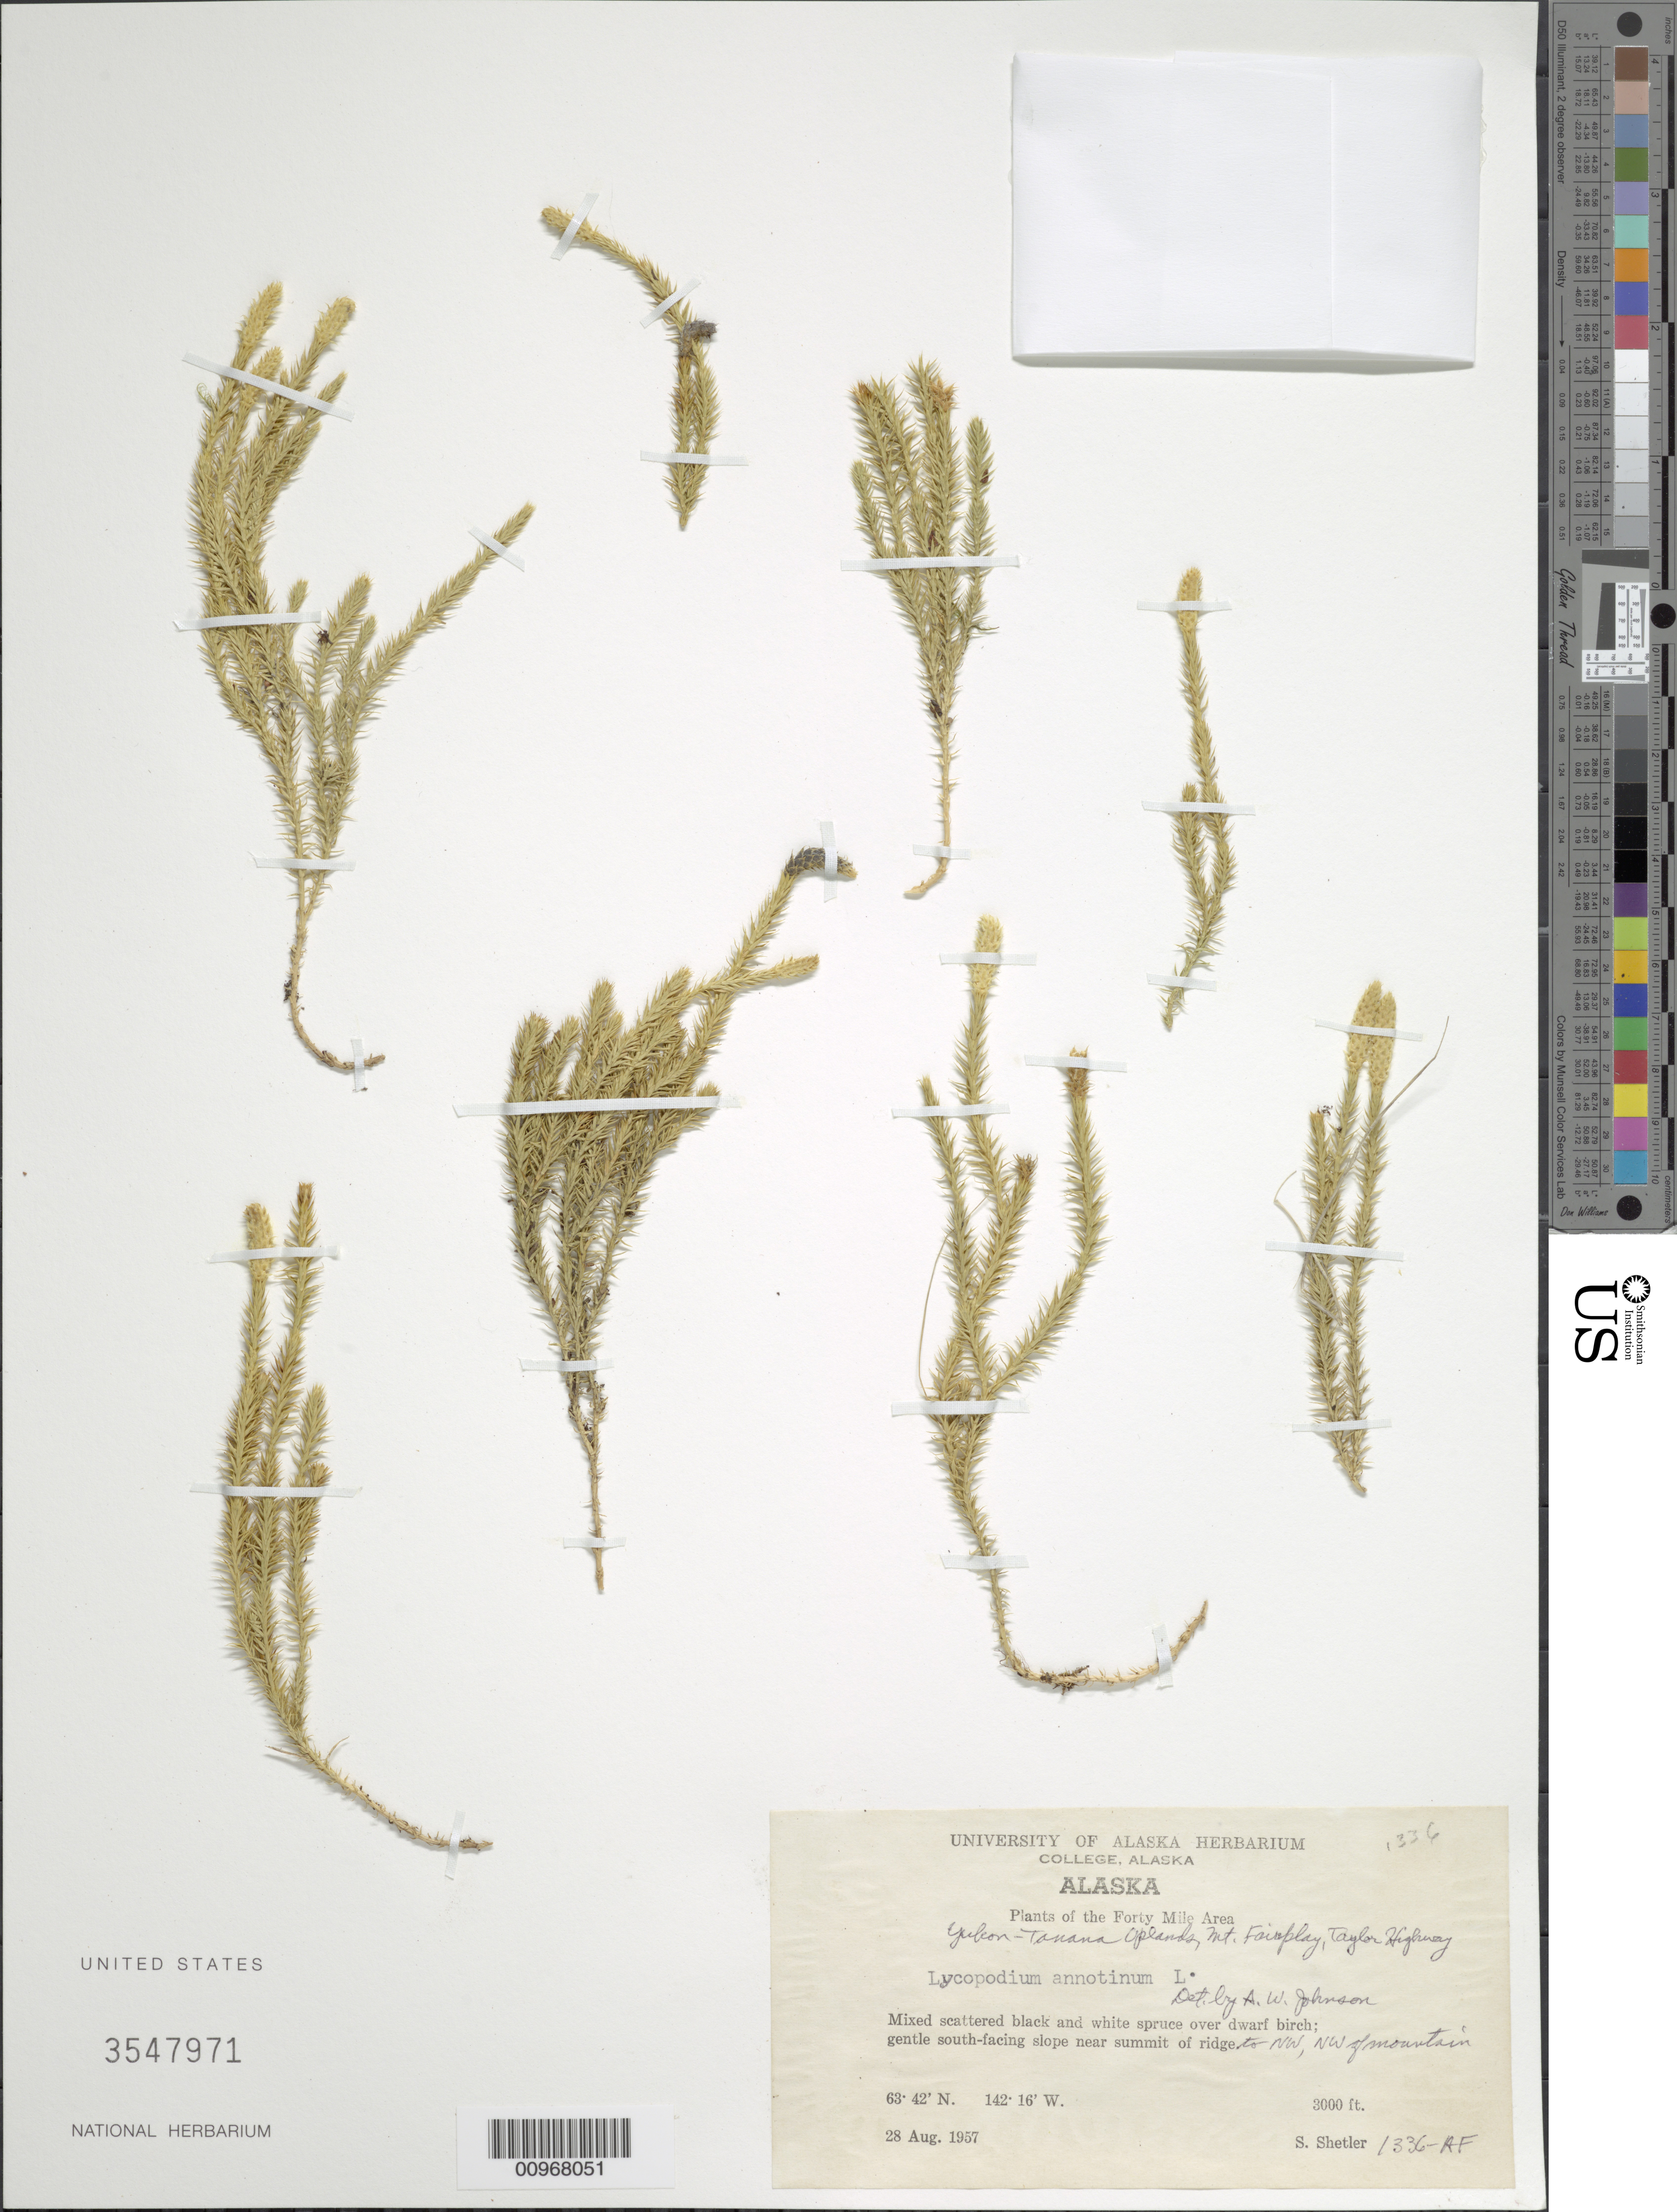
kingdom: Plantae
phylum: Tracheophyta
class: Lycopodiopsida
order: Lycopodiales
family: Lycopodiaceae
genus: Spinulum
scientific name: Spinulum annotinum subsp. annotinum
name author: (L.) A. Haines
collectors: S. Shetler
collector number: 1336-AF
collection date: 1957-08-28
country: United States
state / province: Alaska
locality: Alaska. gentle south-facing slope near summit of ridge to NW, NW of mountain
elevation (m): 914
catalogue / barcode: US 3547971